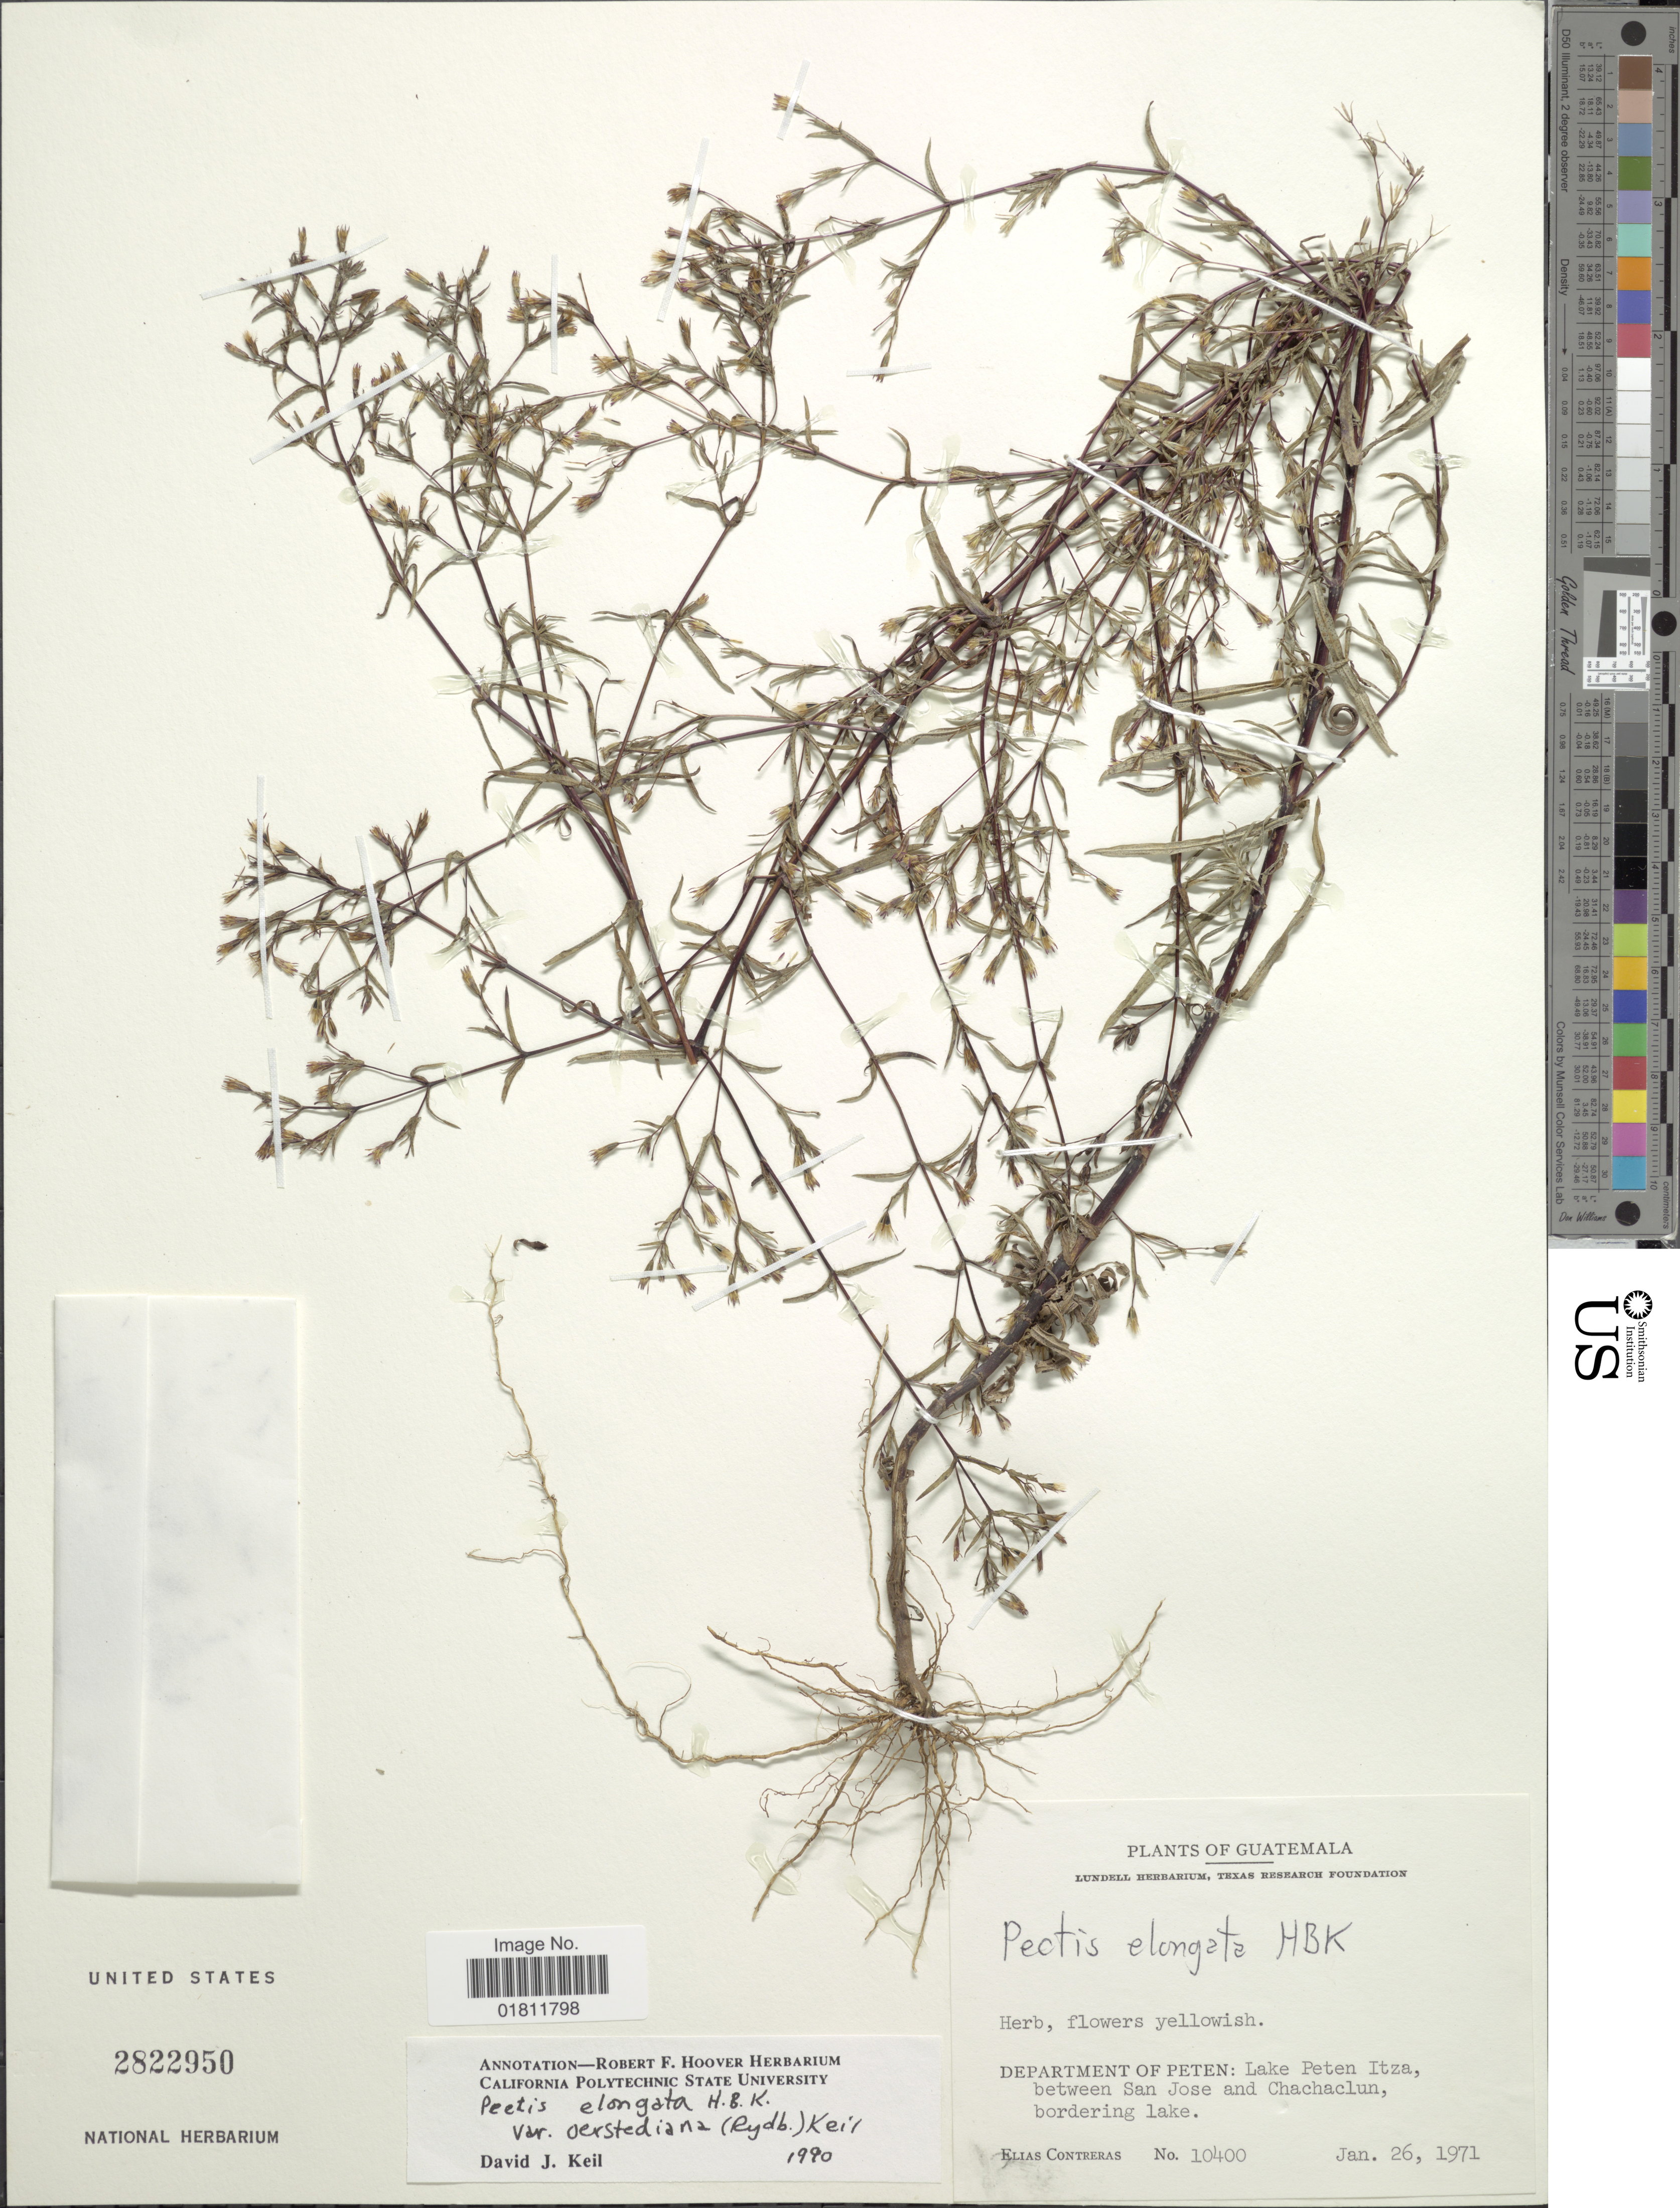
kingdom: Plantae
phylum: Tracheophyta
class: Magnoliopsida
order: Asterales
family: Asteraceae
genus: Pectis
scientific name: Pectis elongata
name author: Kunth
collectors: E. Contreras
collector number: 10400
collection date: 1971-01-26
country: Guatemala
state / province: El Petén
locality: Department of Peten: Lake Peten Itza. between San Jose and Chachaclun bordering Lake.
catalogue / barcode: US 2822950